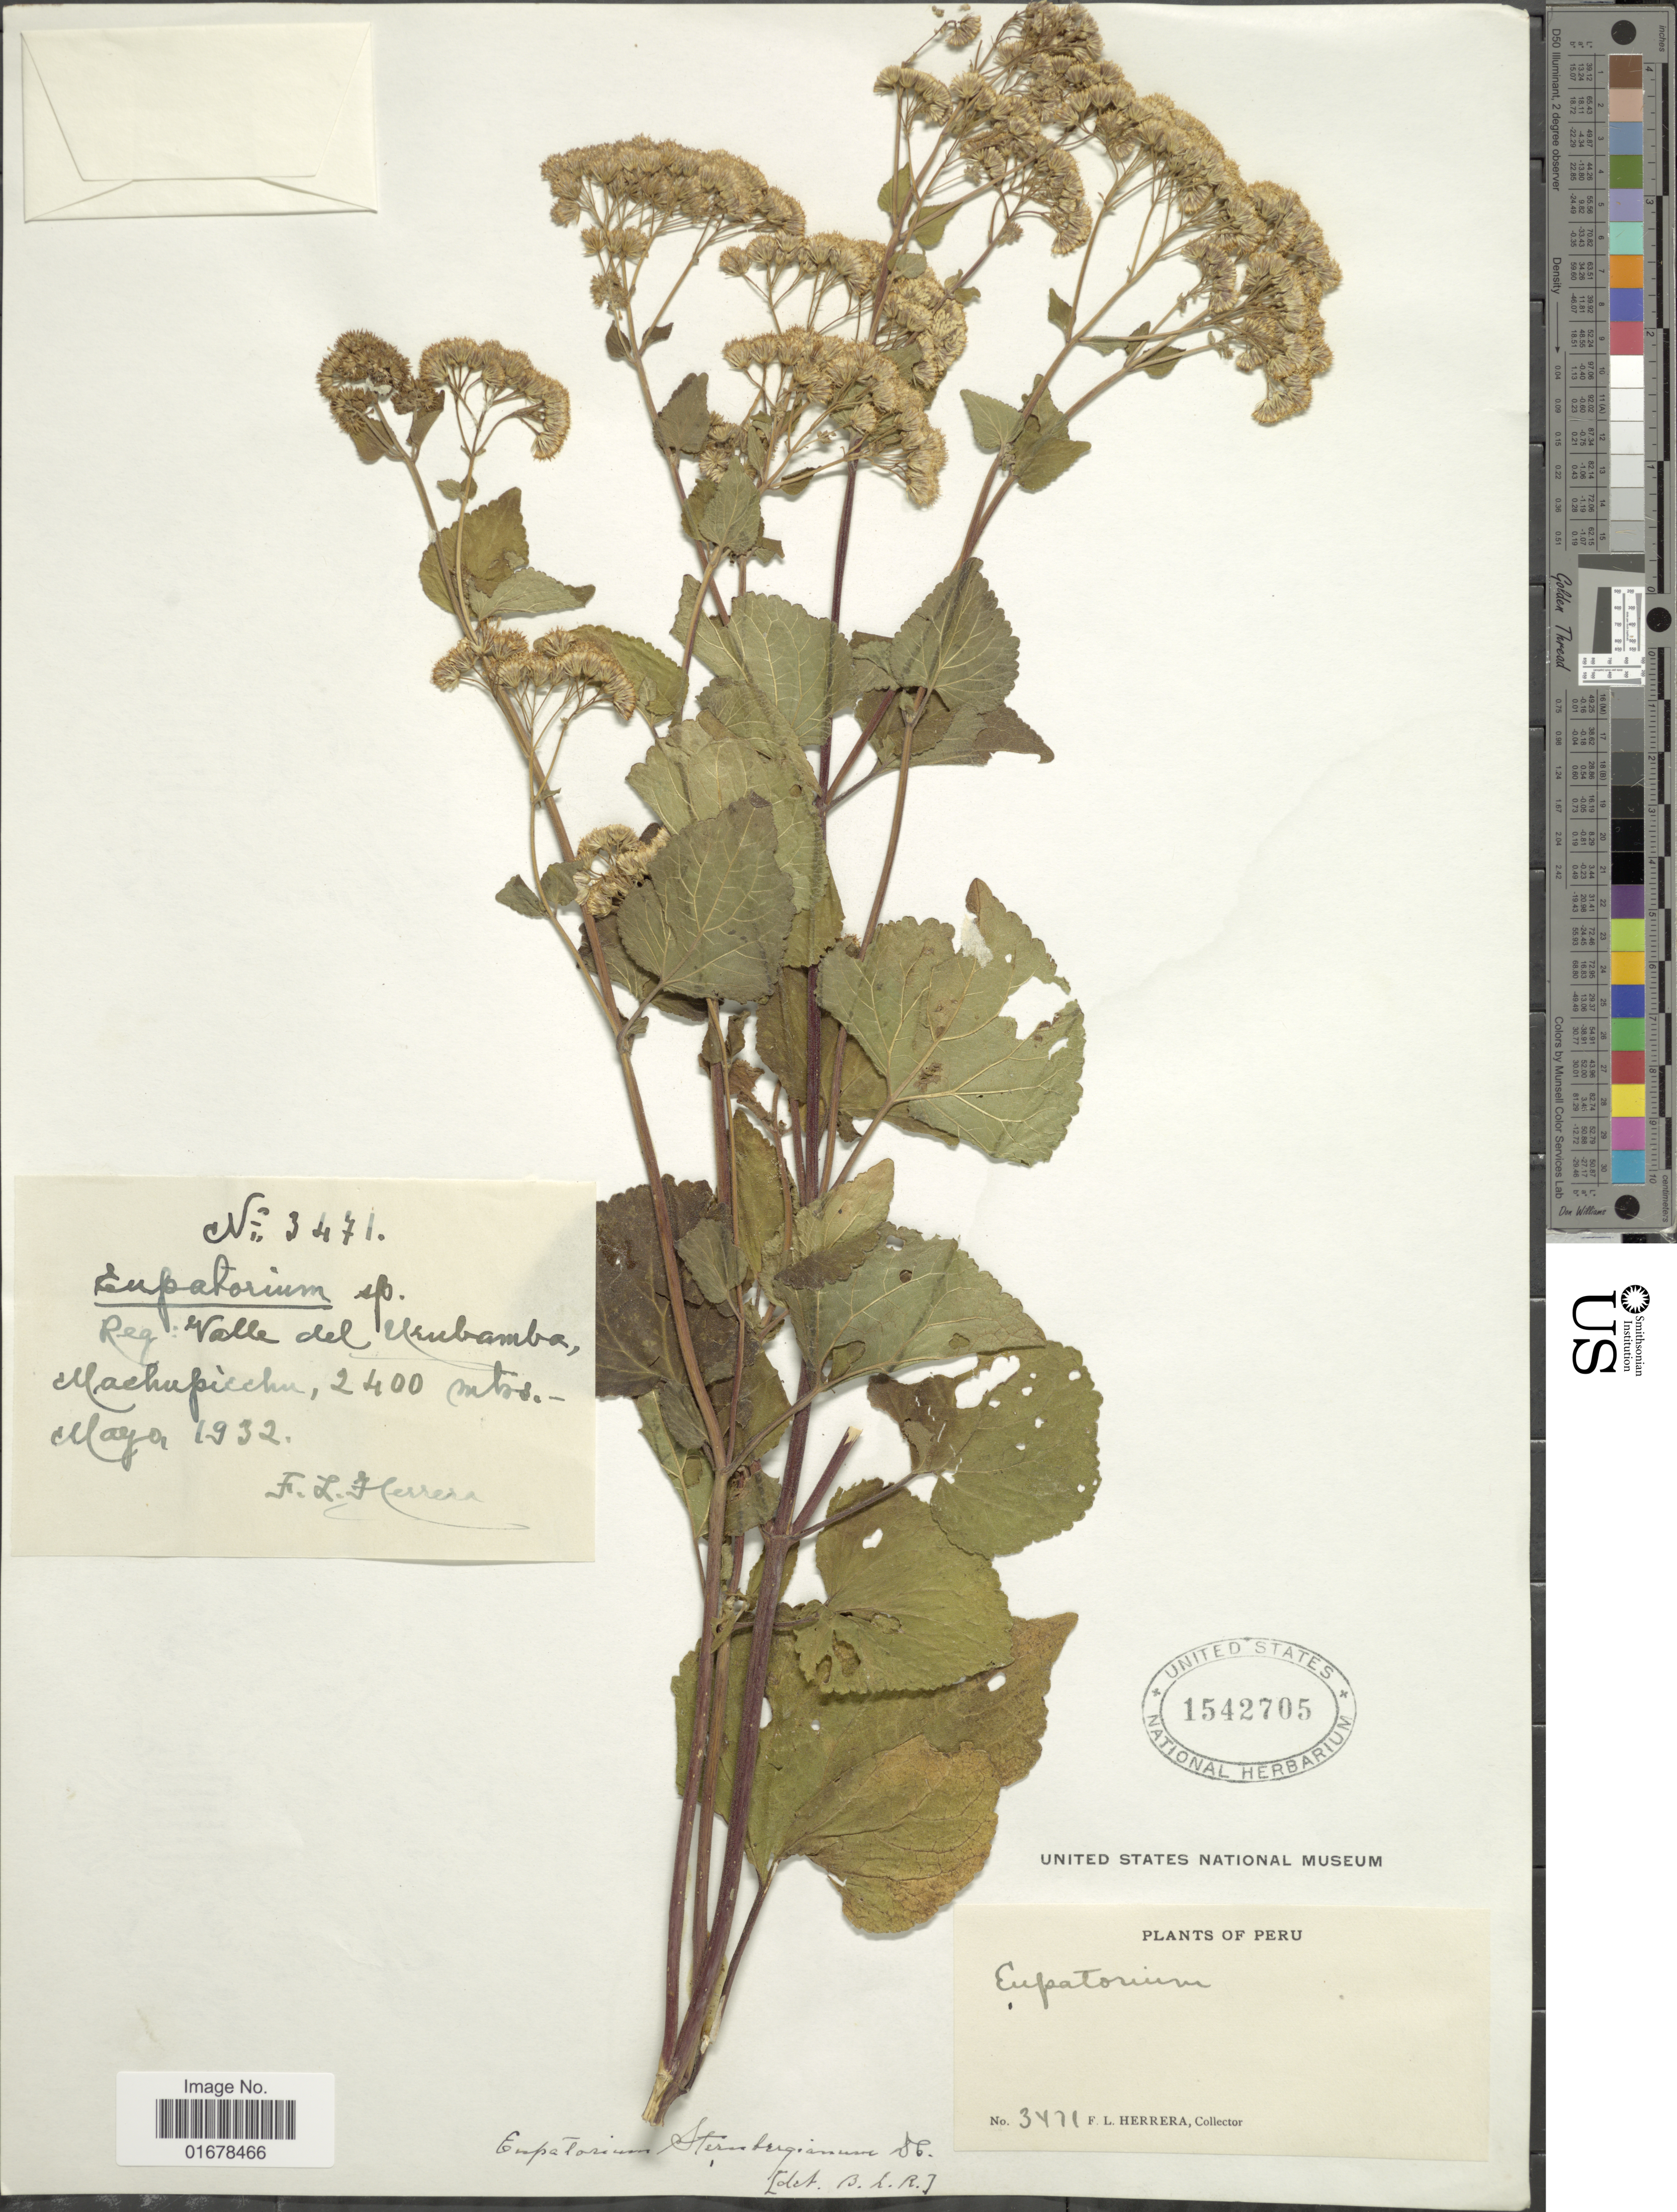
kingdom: Plantae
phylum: Tracheophyta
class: Magnoliopsida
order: Asterales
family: Asteraceae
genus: Ageratina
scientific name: Ageratina sternbergiana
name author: (DC.) R.M. King & H. Rob.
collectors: F. L. Herrera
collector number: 3471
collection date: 1932-05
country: Peru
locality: Reg.: Valle del Urubamba, Machupicchu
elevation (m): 2400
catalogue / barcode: US 1542705